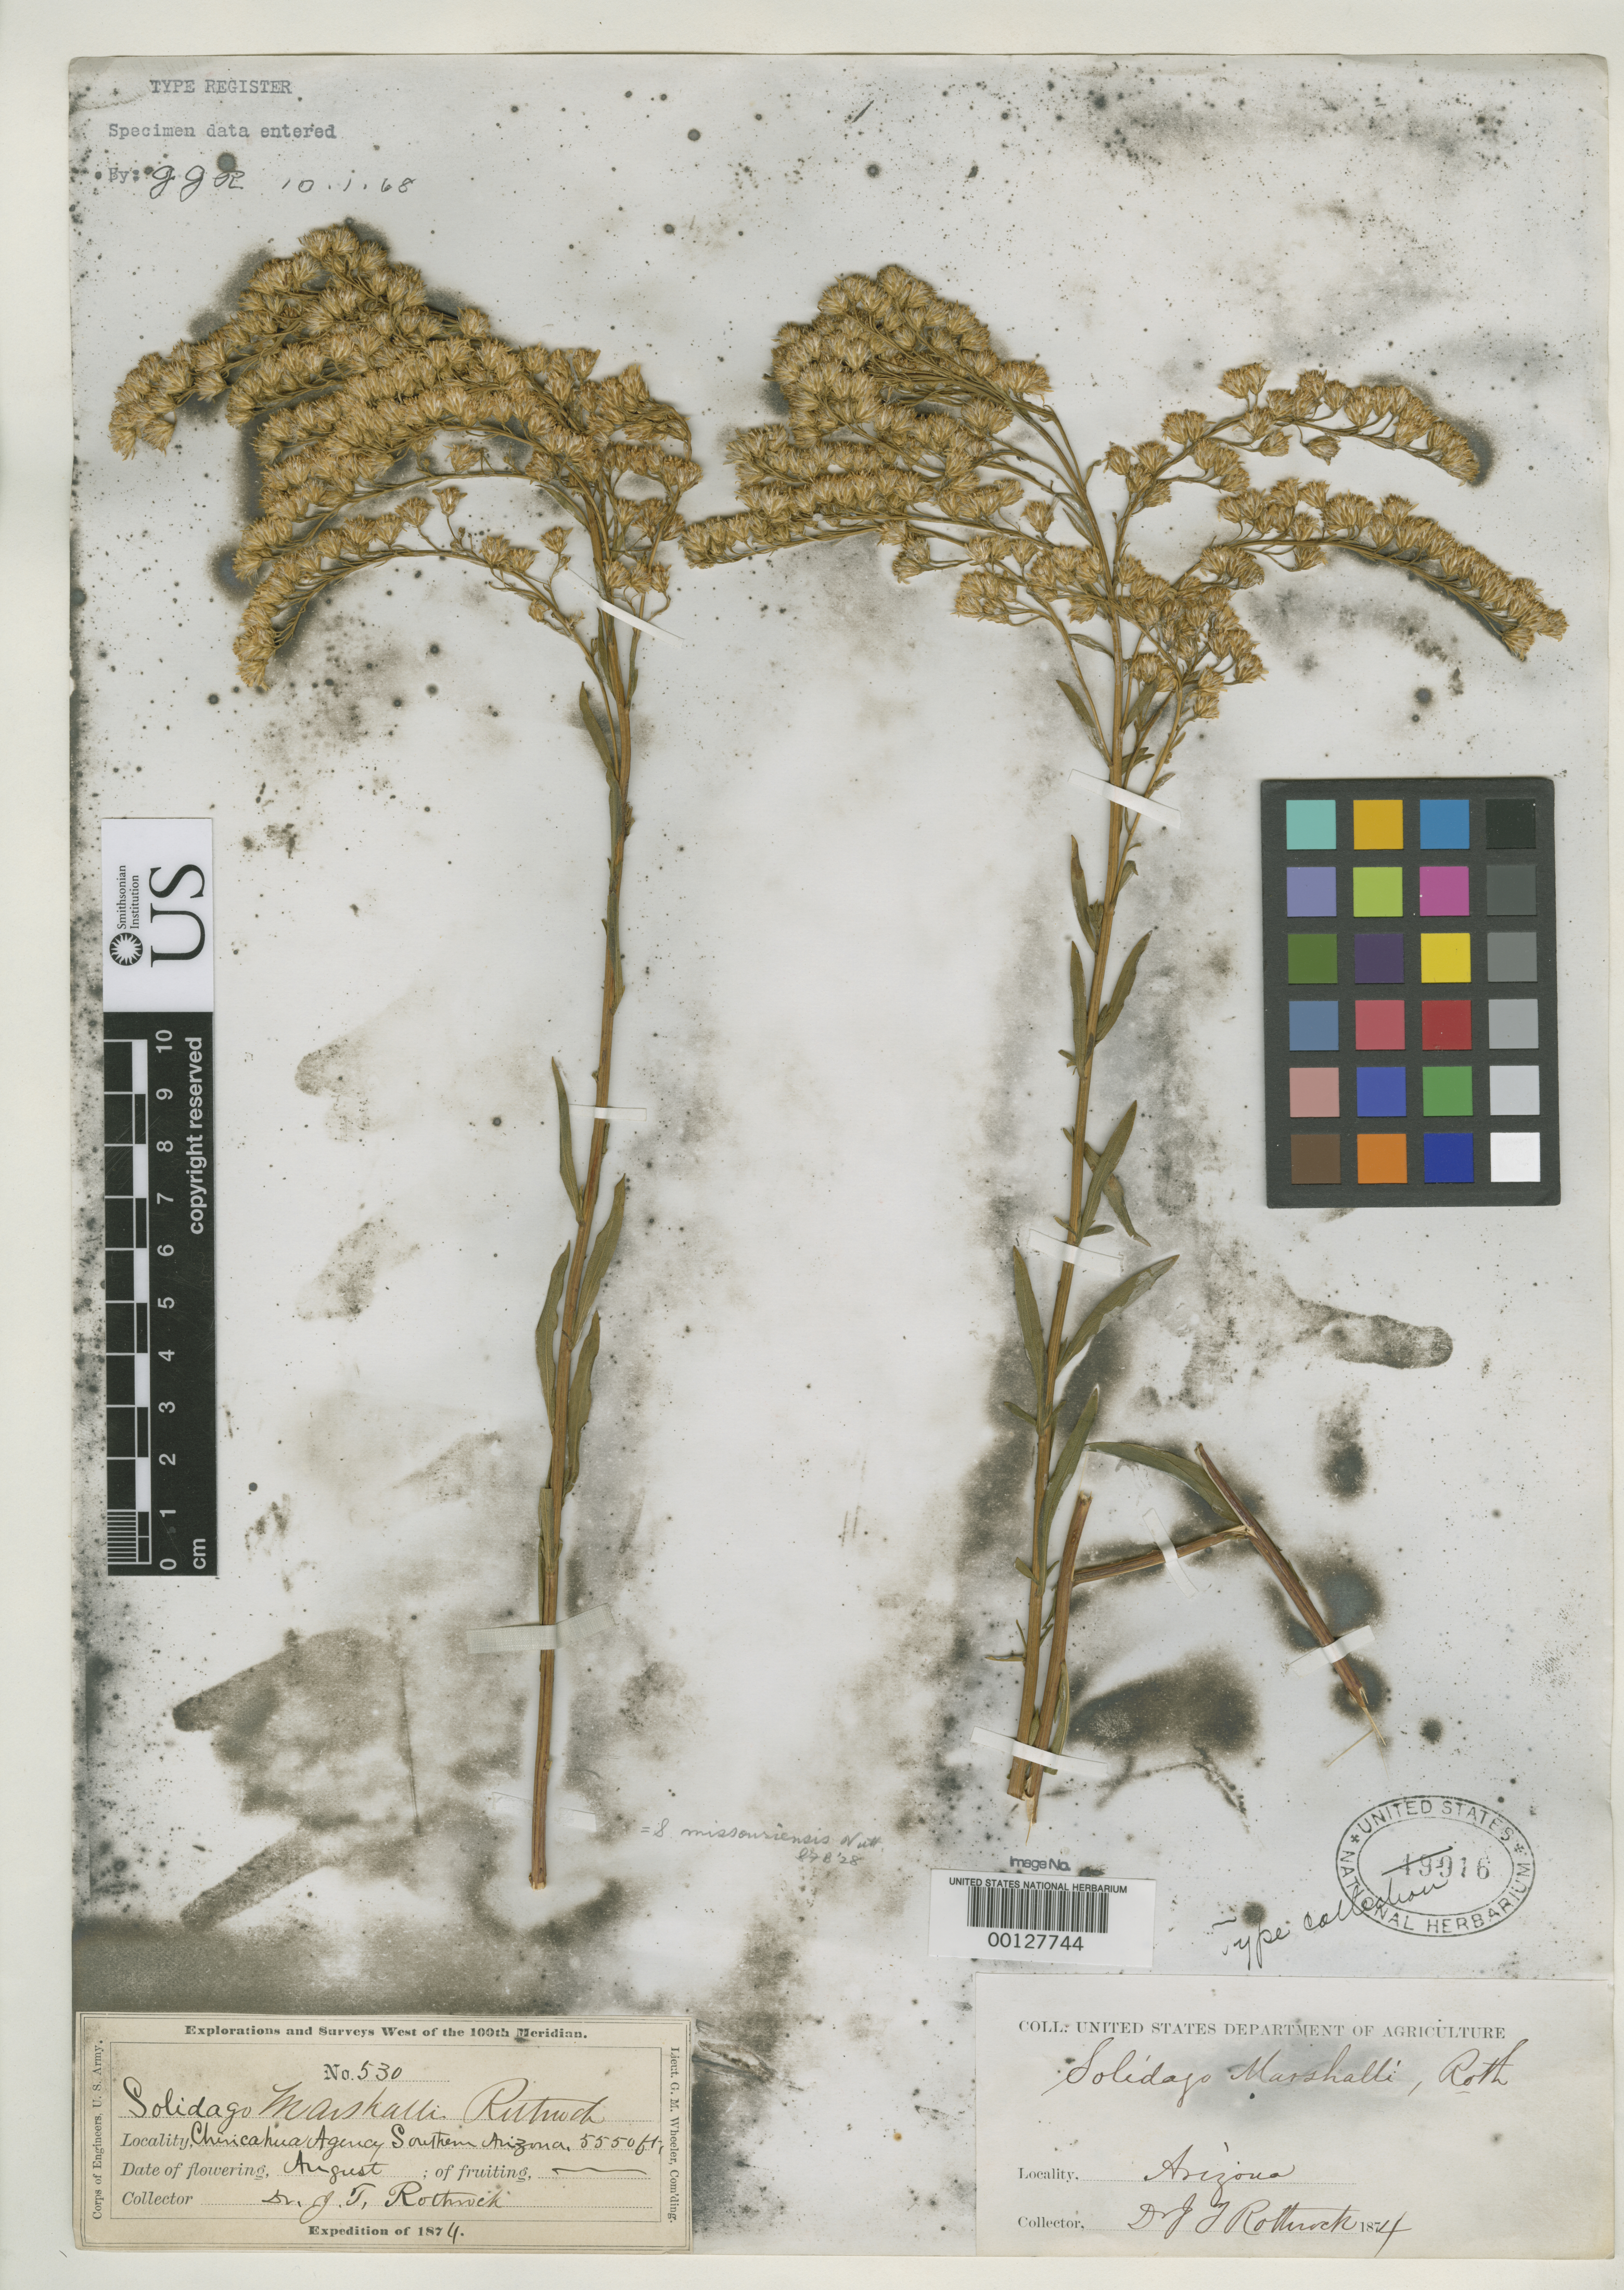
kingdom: Plantae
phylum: Tracheophyta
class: Magnoliopsida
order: Asterales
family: Asteraceae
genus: Solidago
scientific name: Solidago marshalli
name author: Rothr. in G.M. Wheeler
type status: Isotype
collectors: J. T. Rothrock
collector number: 530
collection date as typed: Aug 1874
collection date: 1874-08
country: United States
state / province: Arizona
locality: Chiricahua Agency.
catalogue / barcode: US 49916